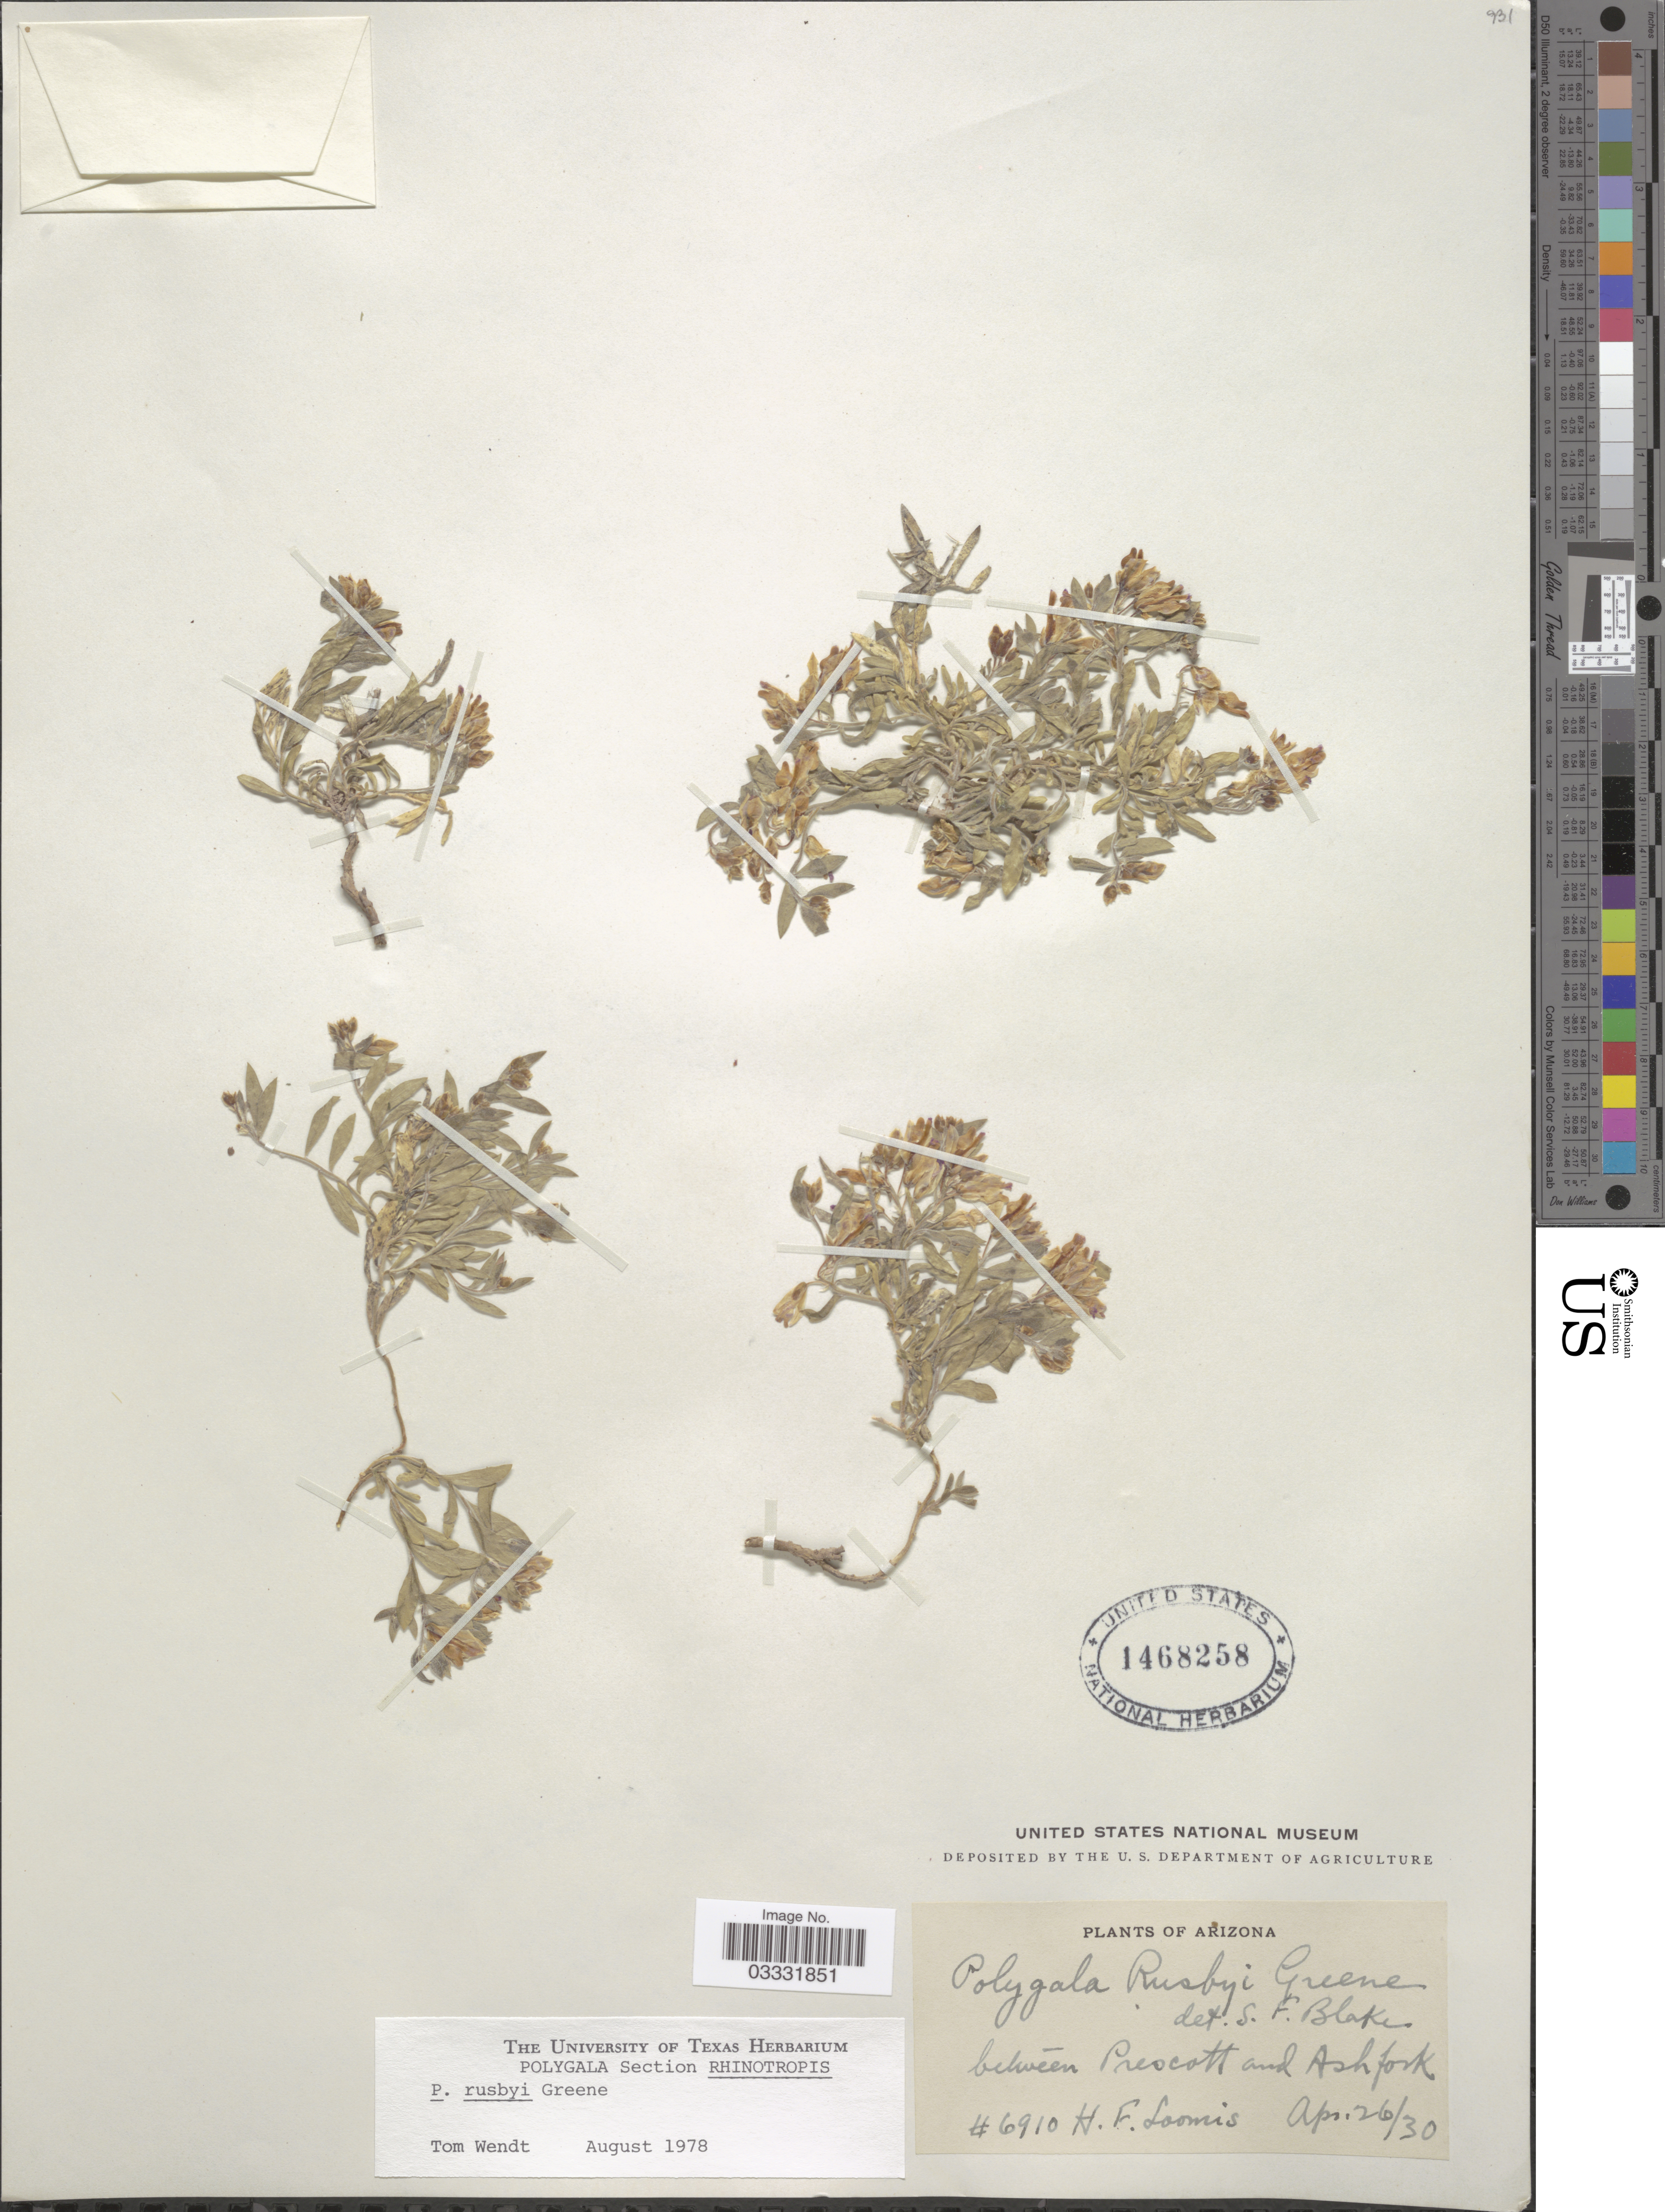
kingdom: Plantae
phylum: Tracheophyta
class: Magnoliopsida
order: Fabales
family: Polygalaceae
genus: Rhinotropis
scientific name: Rhinotropis rusbyi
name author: (Greene) J.R. Abbott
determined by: Strong, Mark T., (BOT), Smithsonian Institution - National Museum of Natural History (UNITED STATES)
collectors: H. F. Loomis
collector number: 6910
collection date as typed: Transcribed d/m/y: 26/4/30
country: United States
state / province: Arizona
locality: Between Prescott and Ashfork.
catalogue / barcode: US 1468258